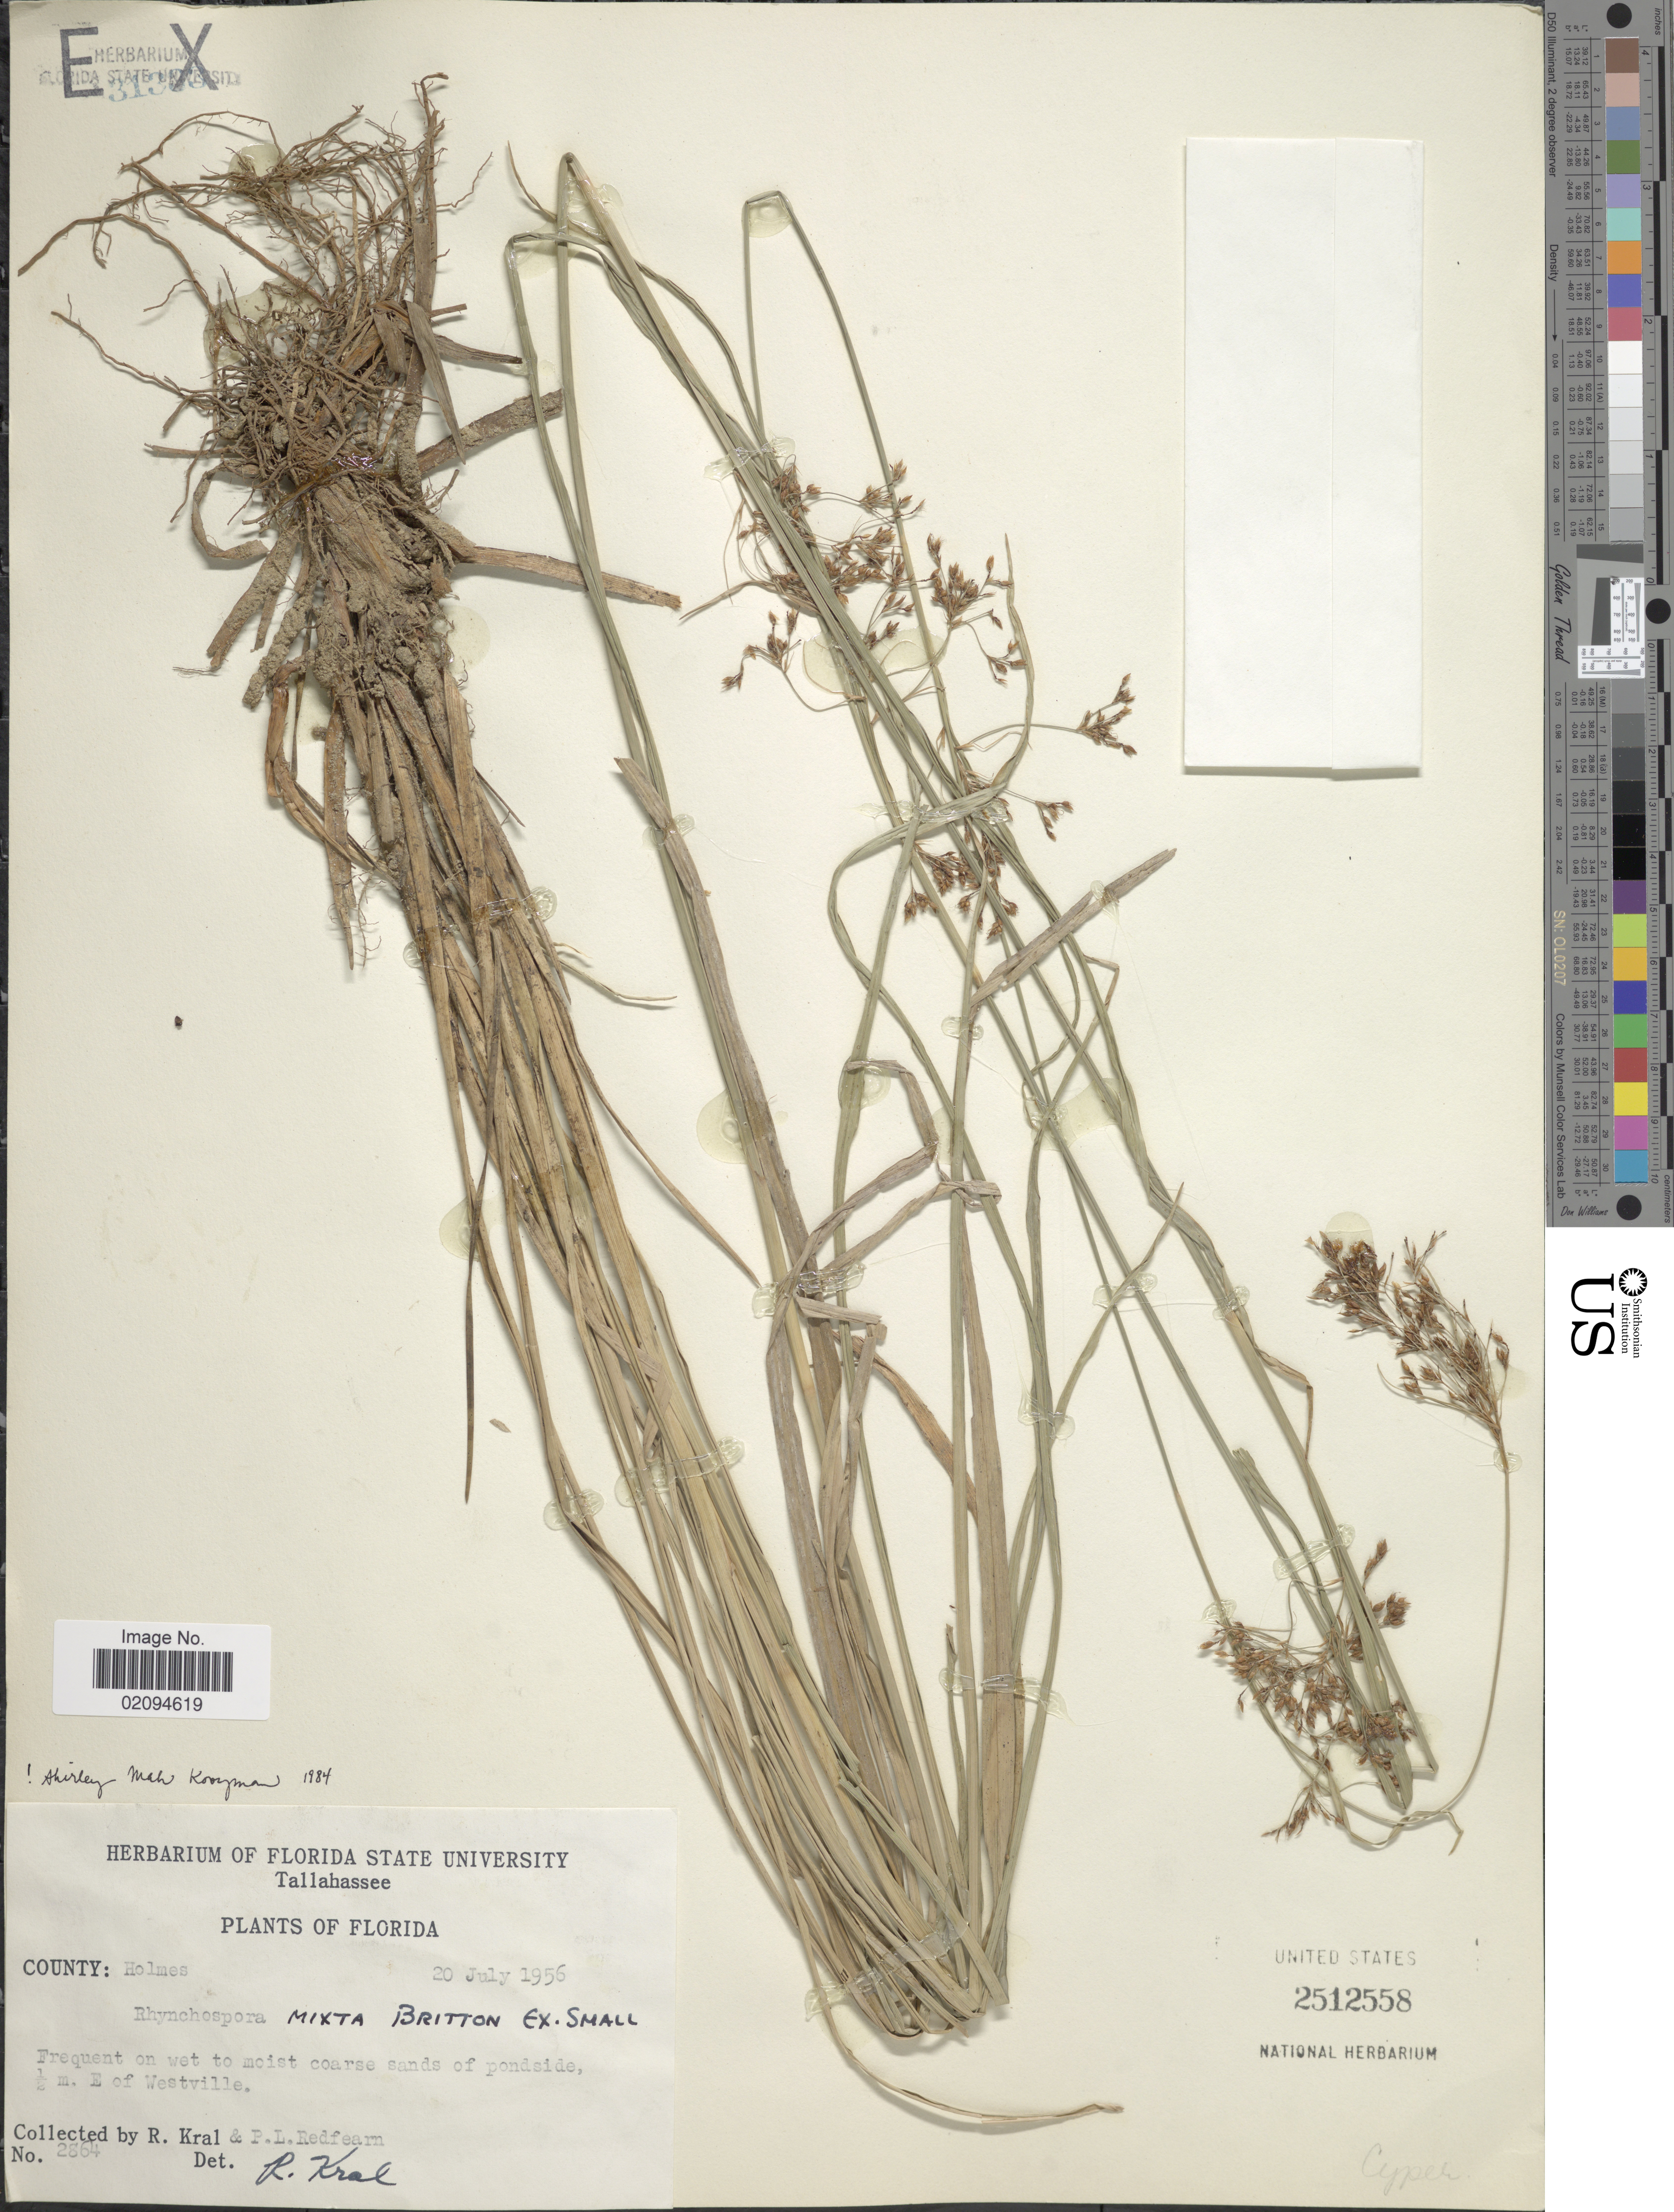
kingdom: Plantae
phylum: Tracheophyta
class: Liliopsida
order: Poales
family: Cyperaceae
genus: Rhynchospora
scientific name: Rhynchospora mixta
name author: Britton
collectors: R. Kral & P. Redfearn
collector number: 2864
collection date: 1956-07-20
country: United States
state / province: Florida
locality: County: Holmes. 1/2 m. E of Westville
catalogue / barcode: US 2512558